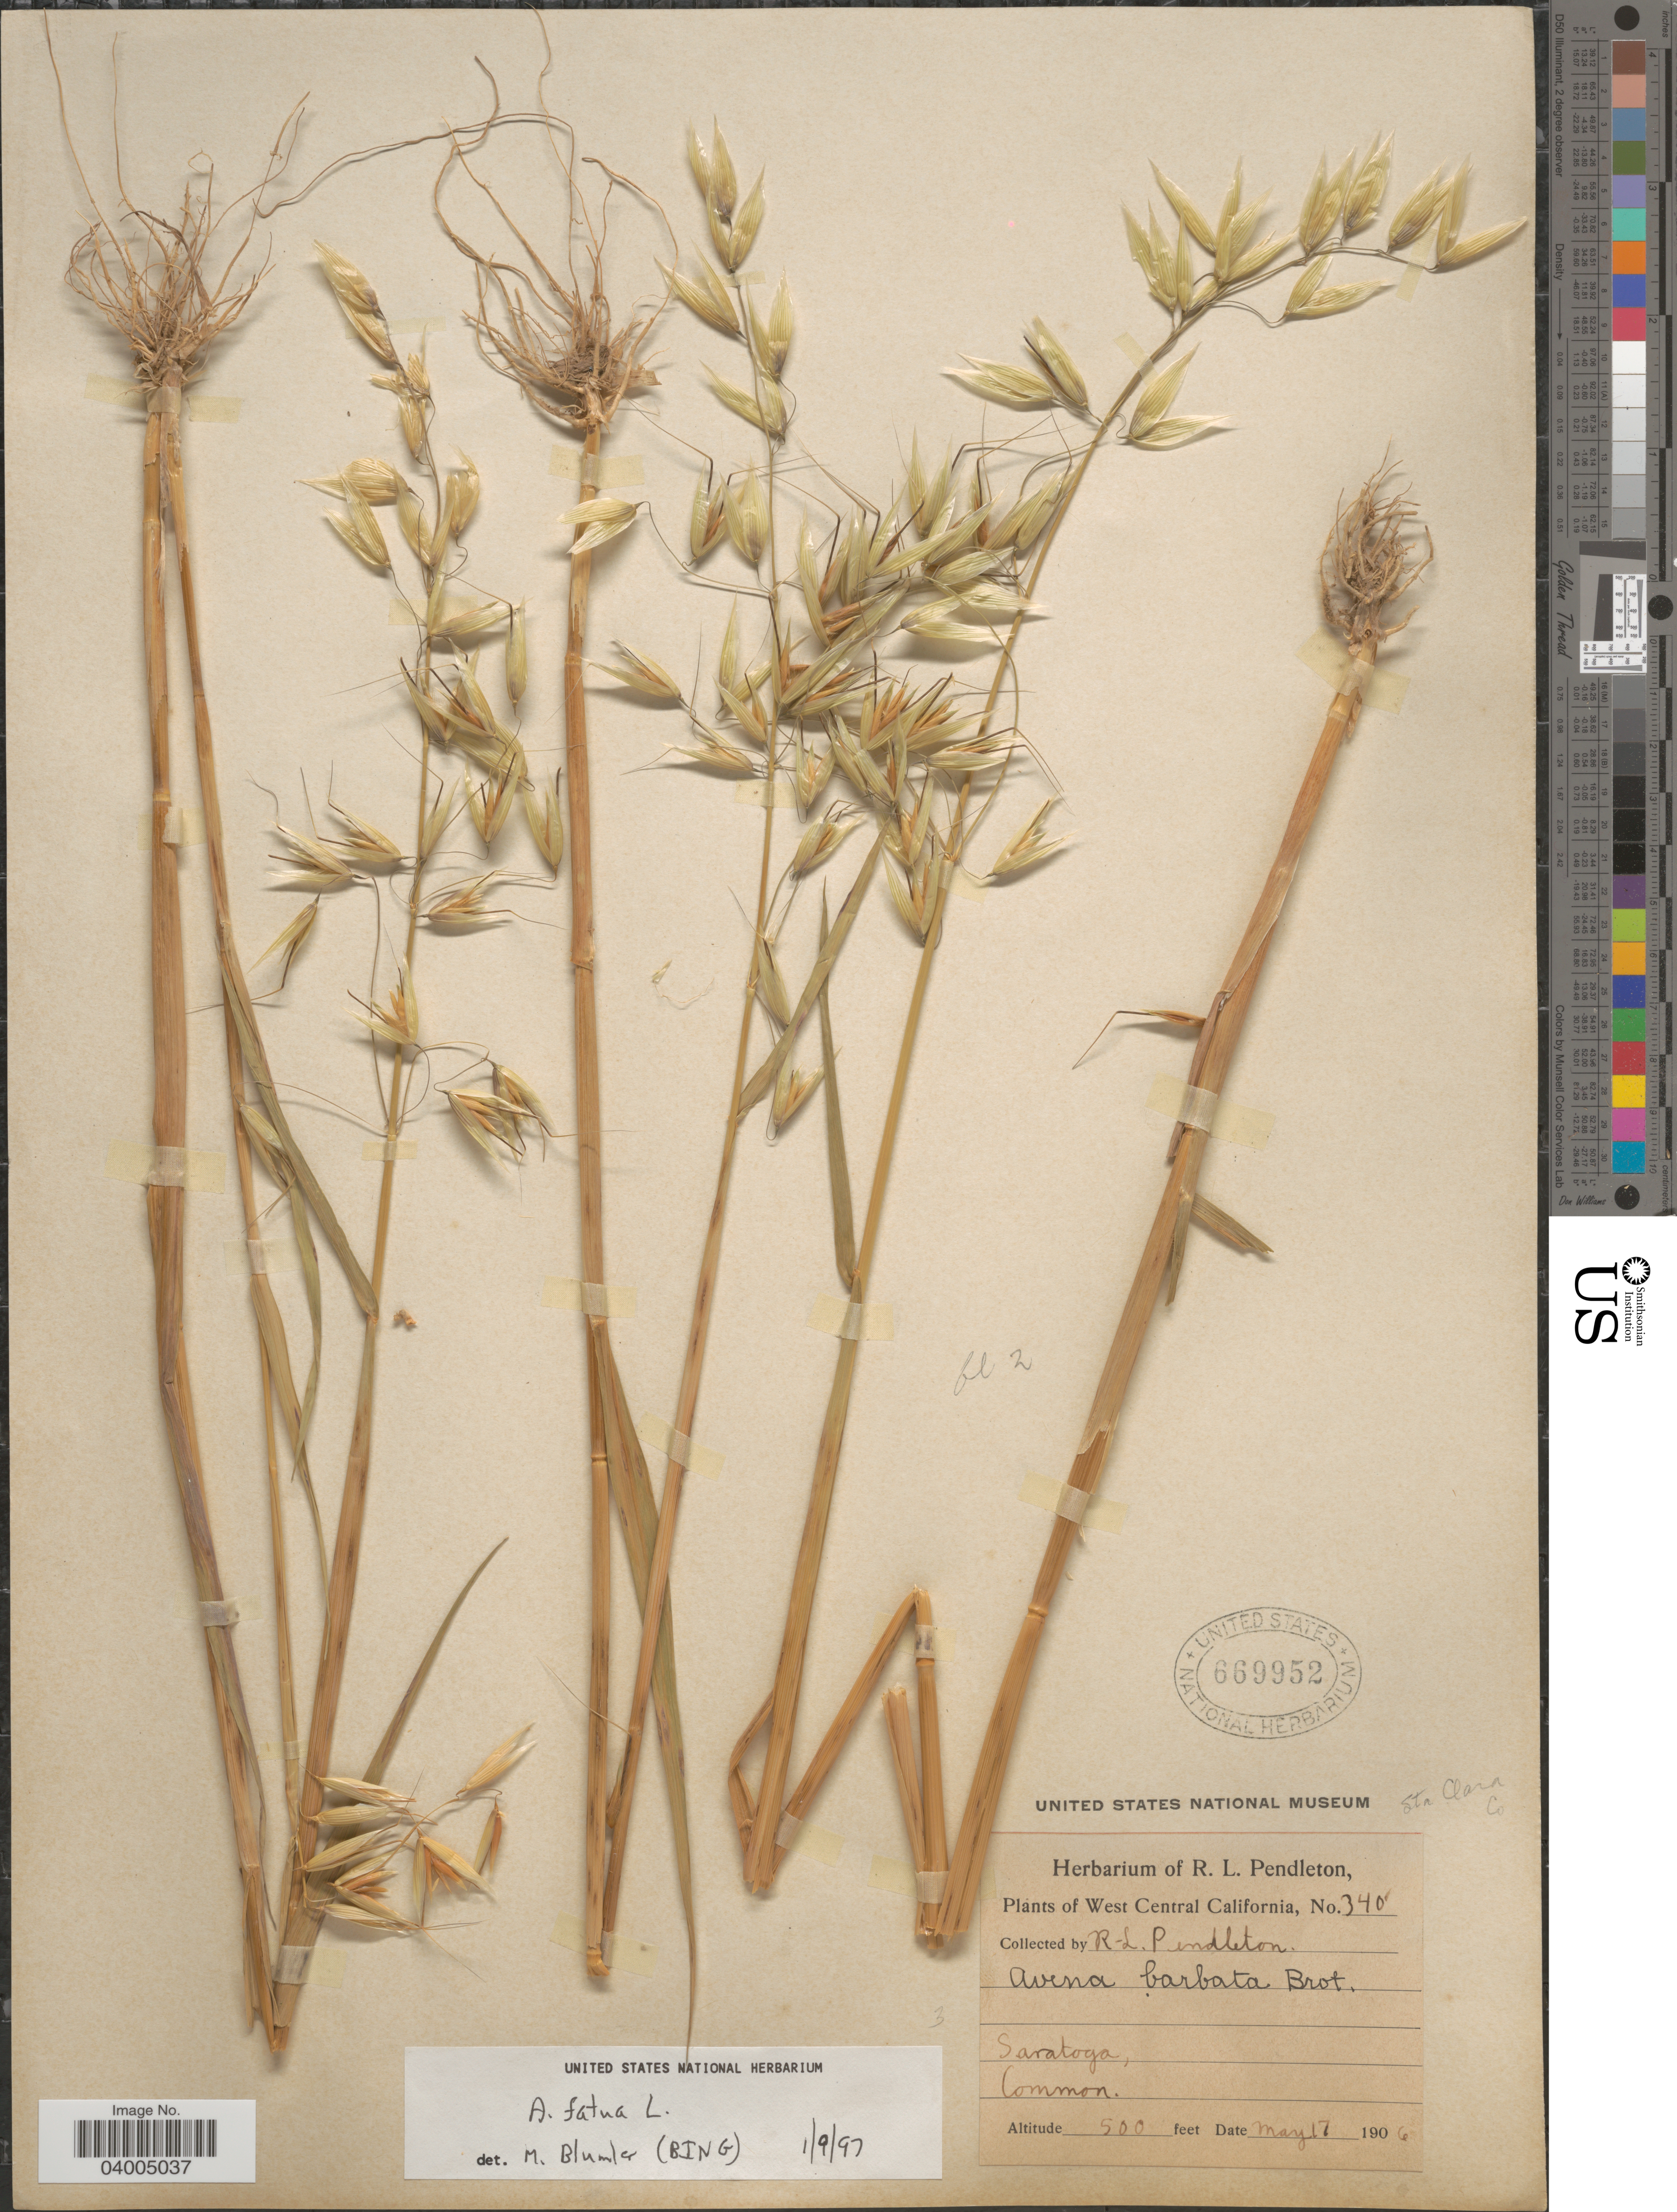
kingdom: Plantae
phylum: Tracheophyta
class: Liliopsida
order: Poales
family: Poaceae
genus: Avena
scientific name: Avena fatua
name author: L.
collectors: R. Pendleton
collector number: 340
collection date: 1906-05-17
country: United States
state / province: California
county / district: Santa Clara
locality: Sta Clara Co. West Central California. Saratoga.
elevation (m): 152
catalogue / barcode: US 669952